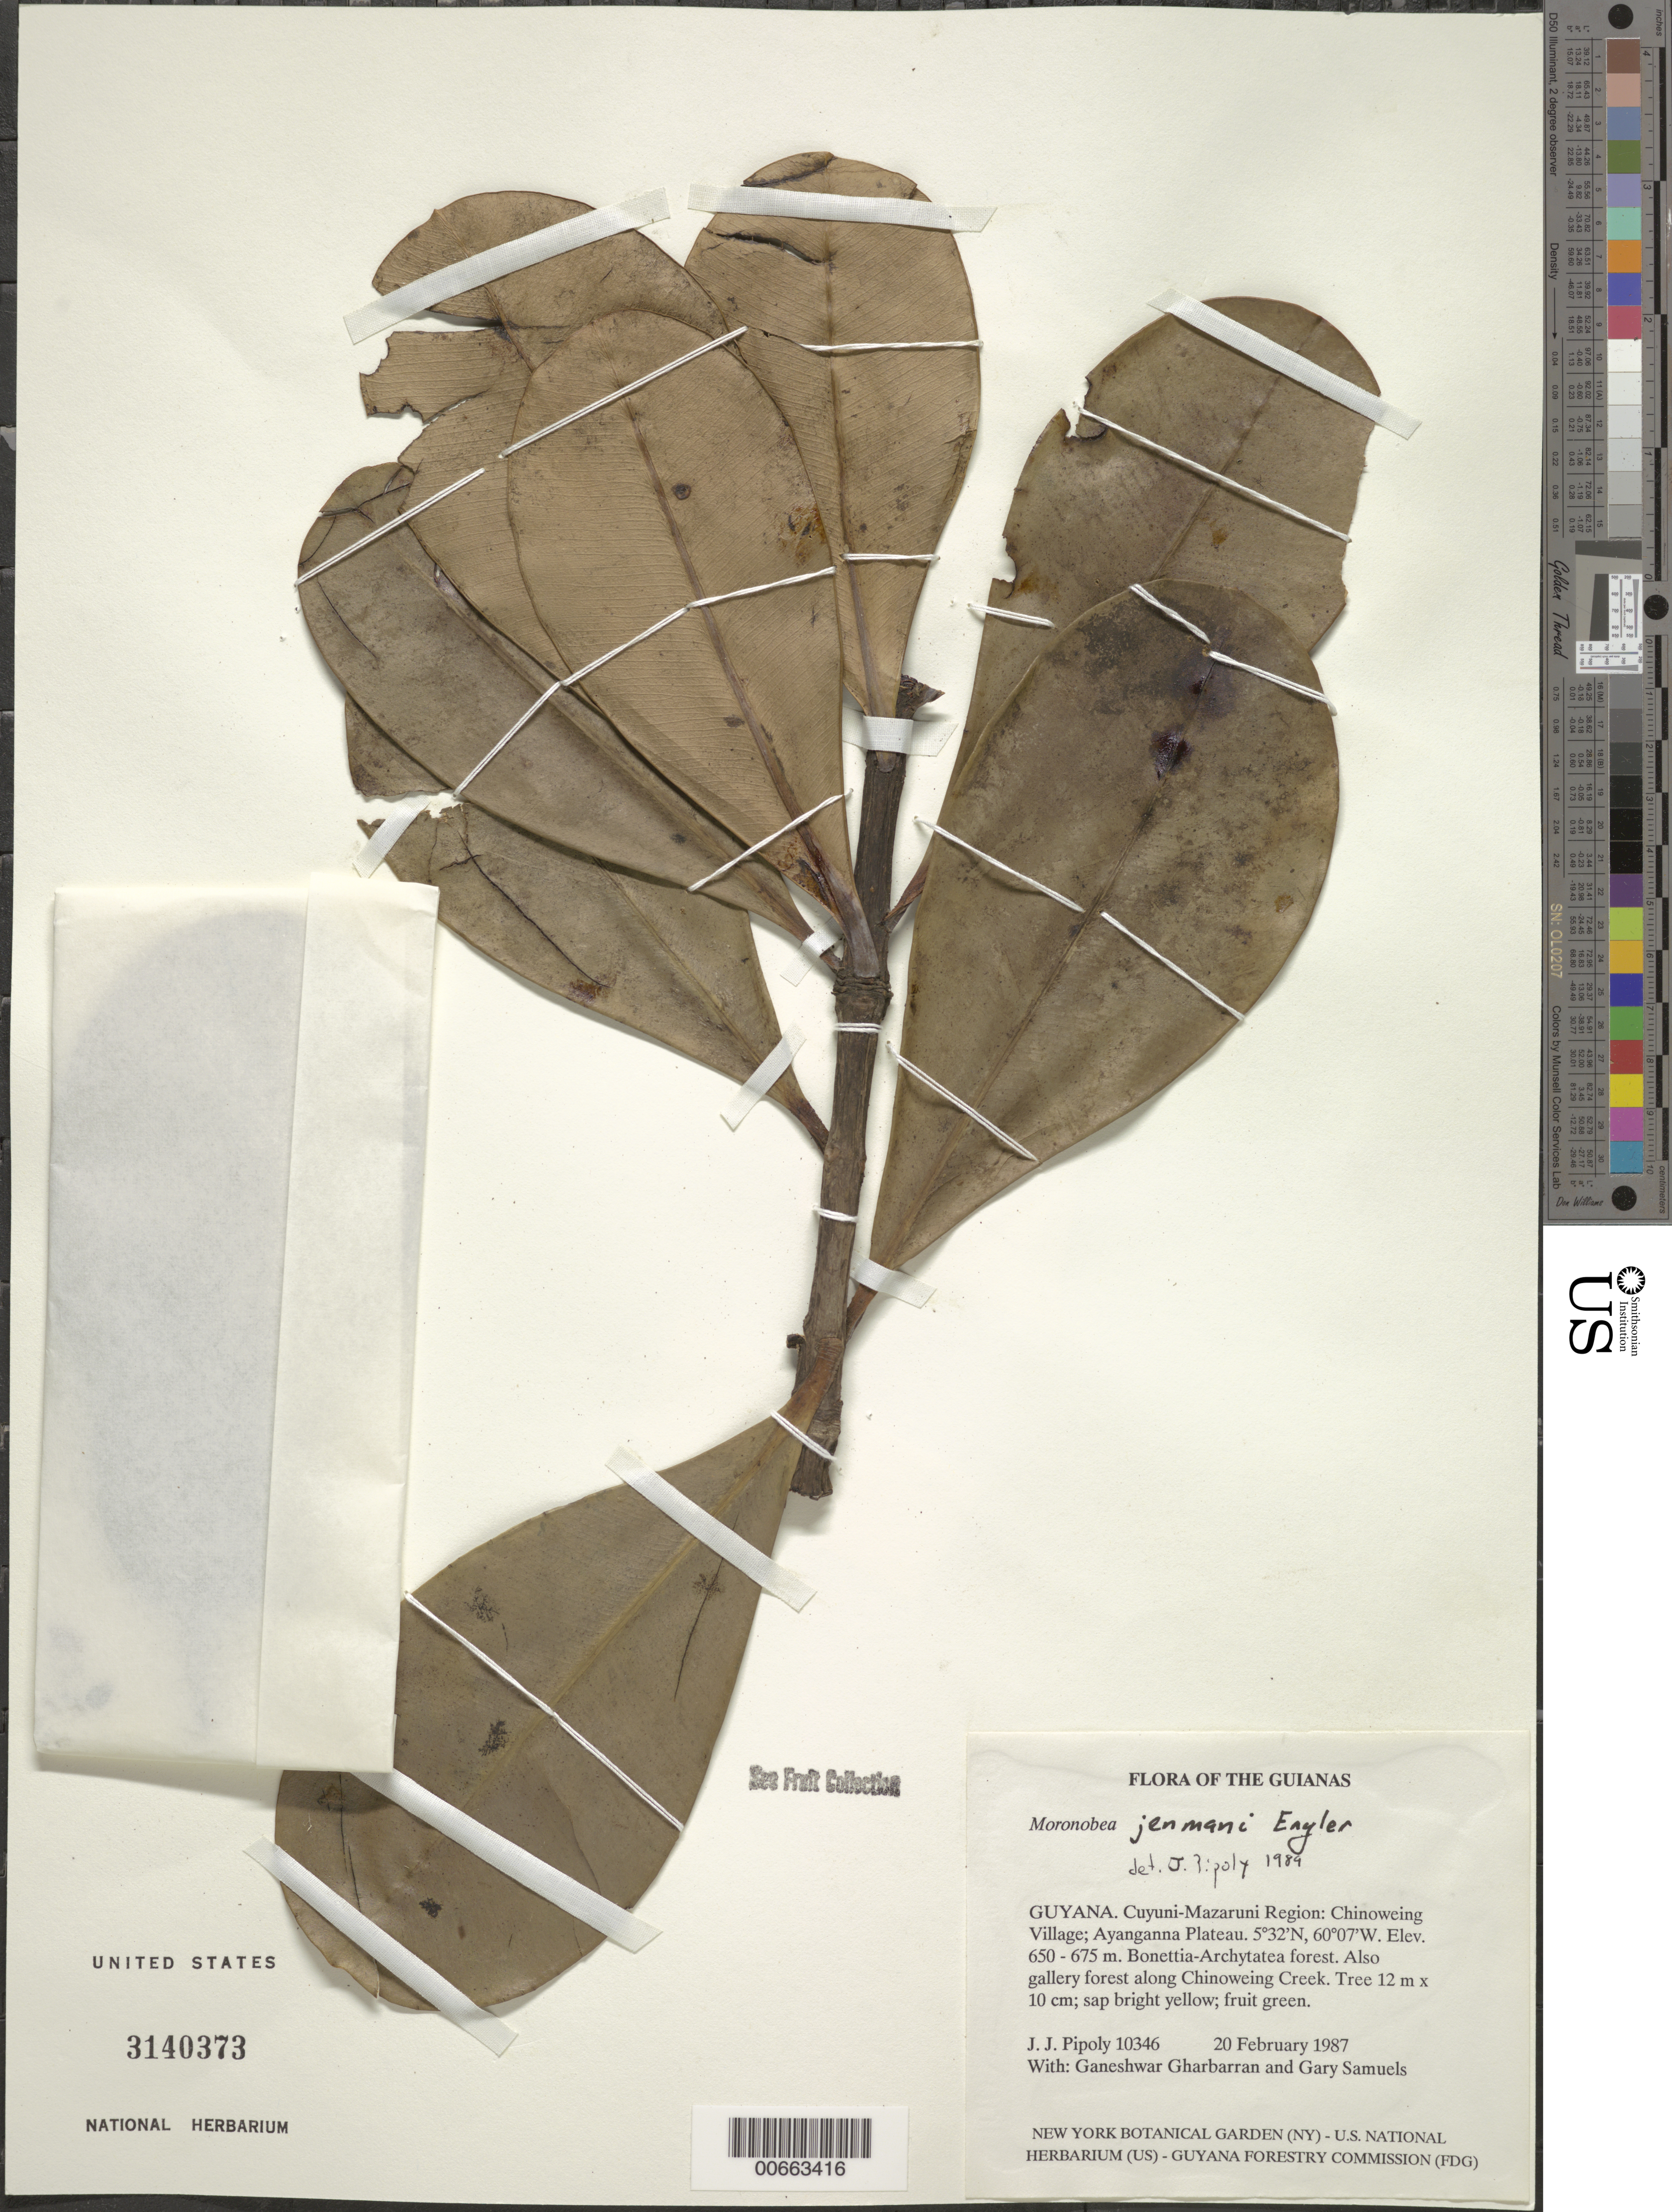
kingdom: Plantae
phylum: Tracheophyta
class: Magnoliopsida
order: Malpighiales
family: Clusiaceae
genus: Moronobea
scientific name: Moronobea jenmanii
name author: Engl.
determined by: Pipoly, J. J., III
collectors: J. J. Pipoly, G. Gharbarran & G. Samuels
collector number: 10346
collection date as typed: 20 February 1987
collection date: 1987-02-20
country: Guyana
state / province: Cuyuni-Mazaruni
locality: Chinoweing Village; Ayanganna Plateau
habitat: Bonnetia-Archytaea forest. Also gallery forest along Chinoweing Creek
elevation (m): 650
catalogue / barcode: US 3140373